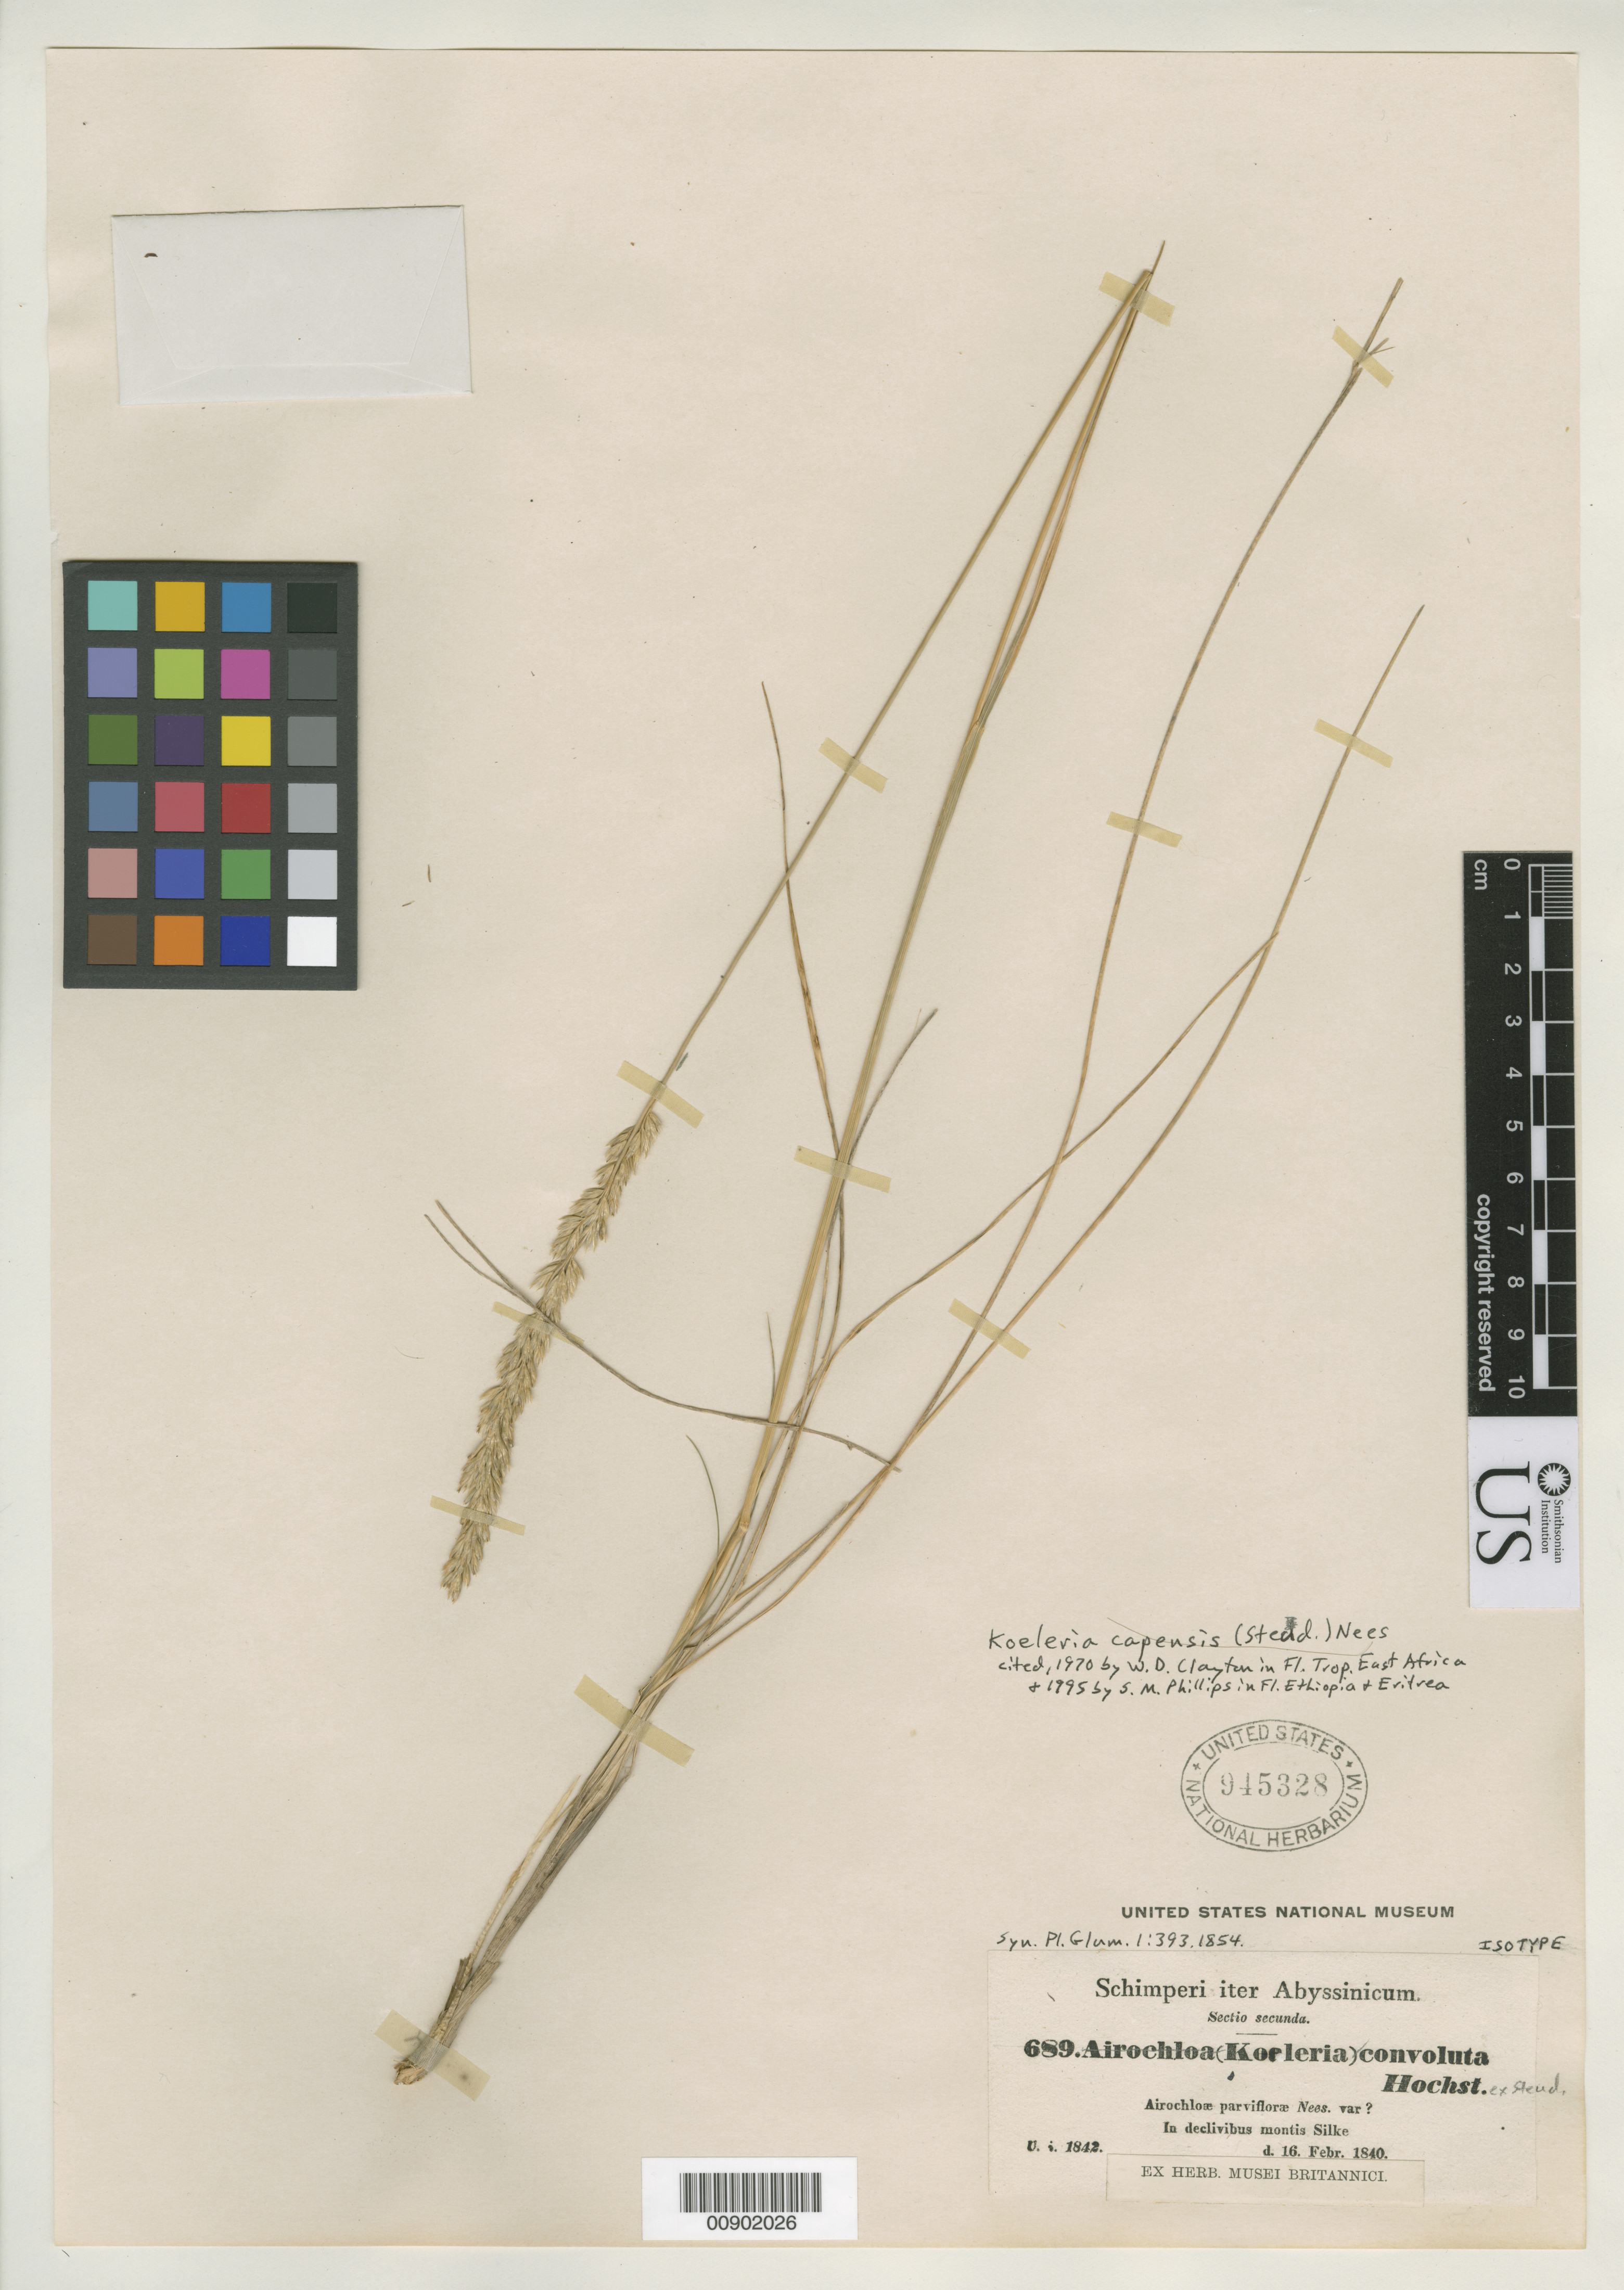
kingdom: Plantae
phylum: Tracheophyta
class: Liliopsida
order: Poales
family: Poaceae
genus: Koeleria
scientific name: Koeleria convoluta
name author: Hochst. ex Steud.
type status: Isotype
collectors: G. W. Schimper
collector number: II 689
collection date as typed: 16 Feb 1840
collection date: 1840-02-16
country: Ethiopia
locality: In declivibus montis Silke.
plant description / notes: Currently accepted name as cited by W.D. Clayton in Fl. Trop. E. Africa (1970) & by S.M. Phillips in Fl. Ethiopia & Eritrea (1995).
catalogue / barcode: US 945328